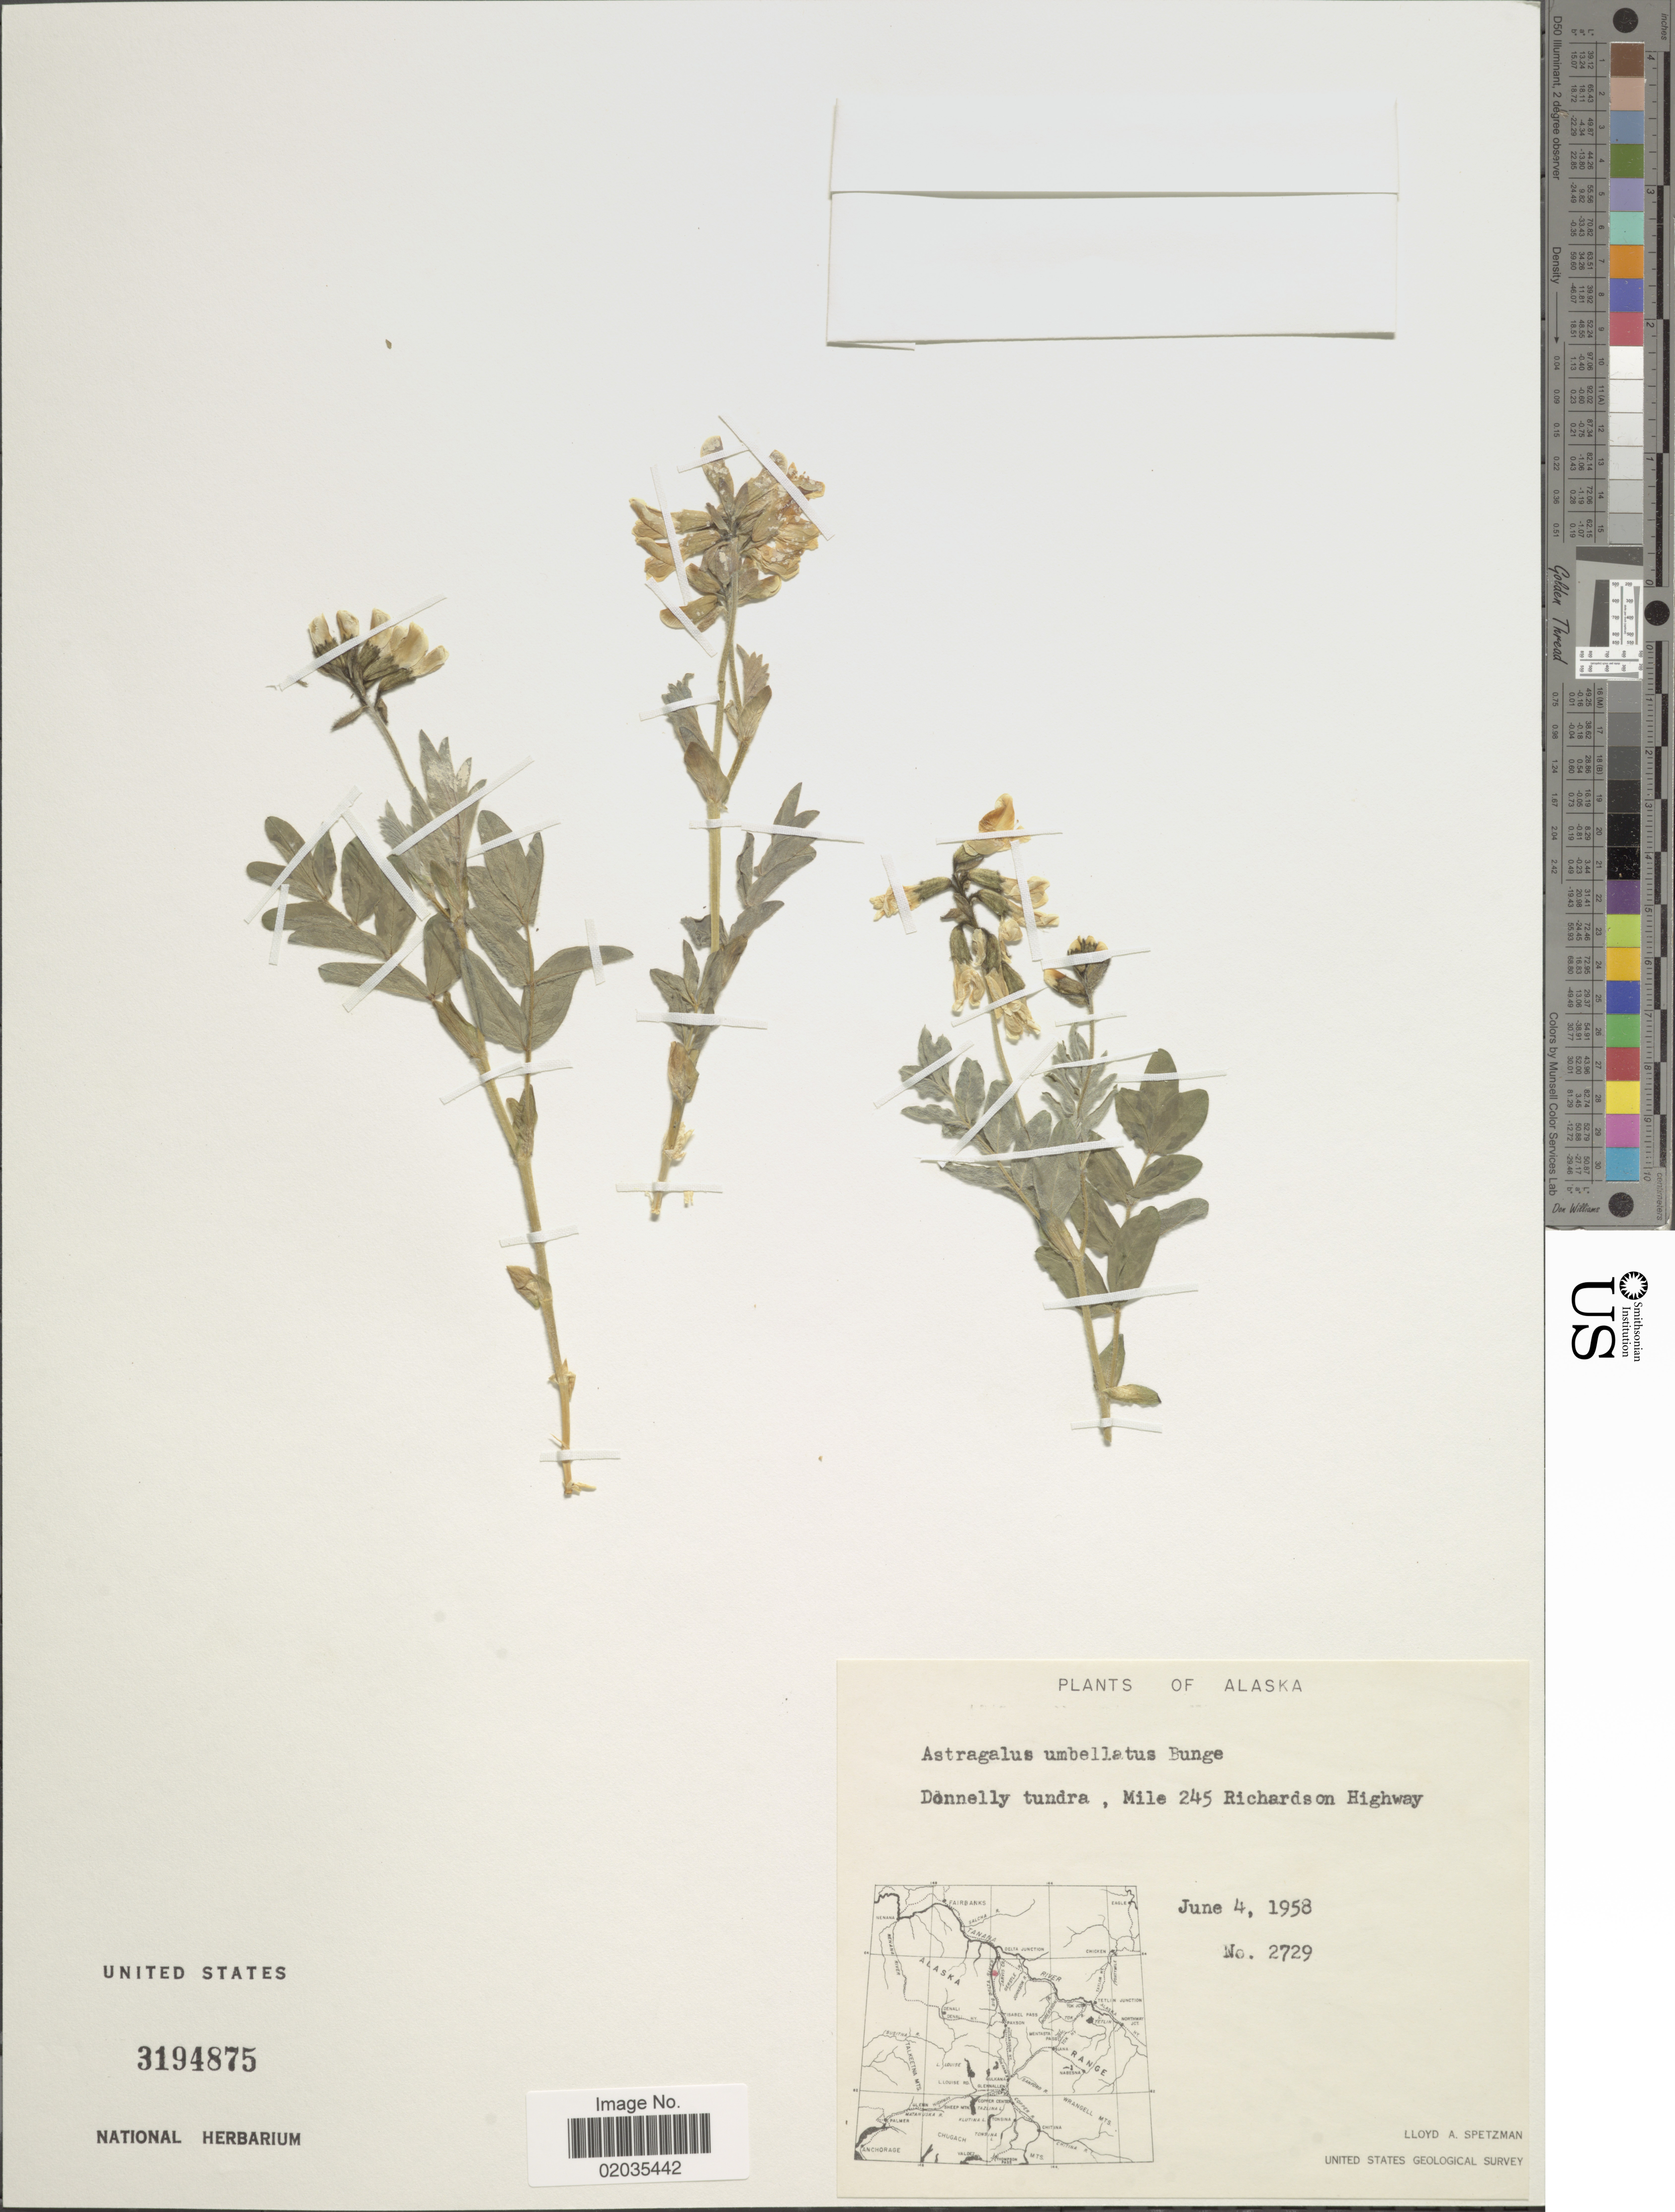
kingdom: Plantae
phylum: Tracheophyta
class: Magnoliopsida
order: Fabales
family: Fabaceae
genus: Astragalus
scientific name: Astragalus umbellatus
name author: Bunge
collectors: L. Spetzman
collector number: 2729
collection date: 1958-06-04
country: United States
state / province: Alaska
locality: Mile 245 Richardson Highway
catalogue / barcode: US 3194875